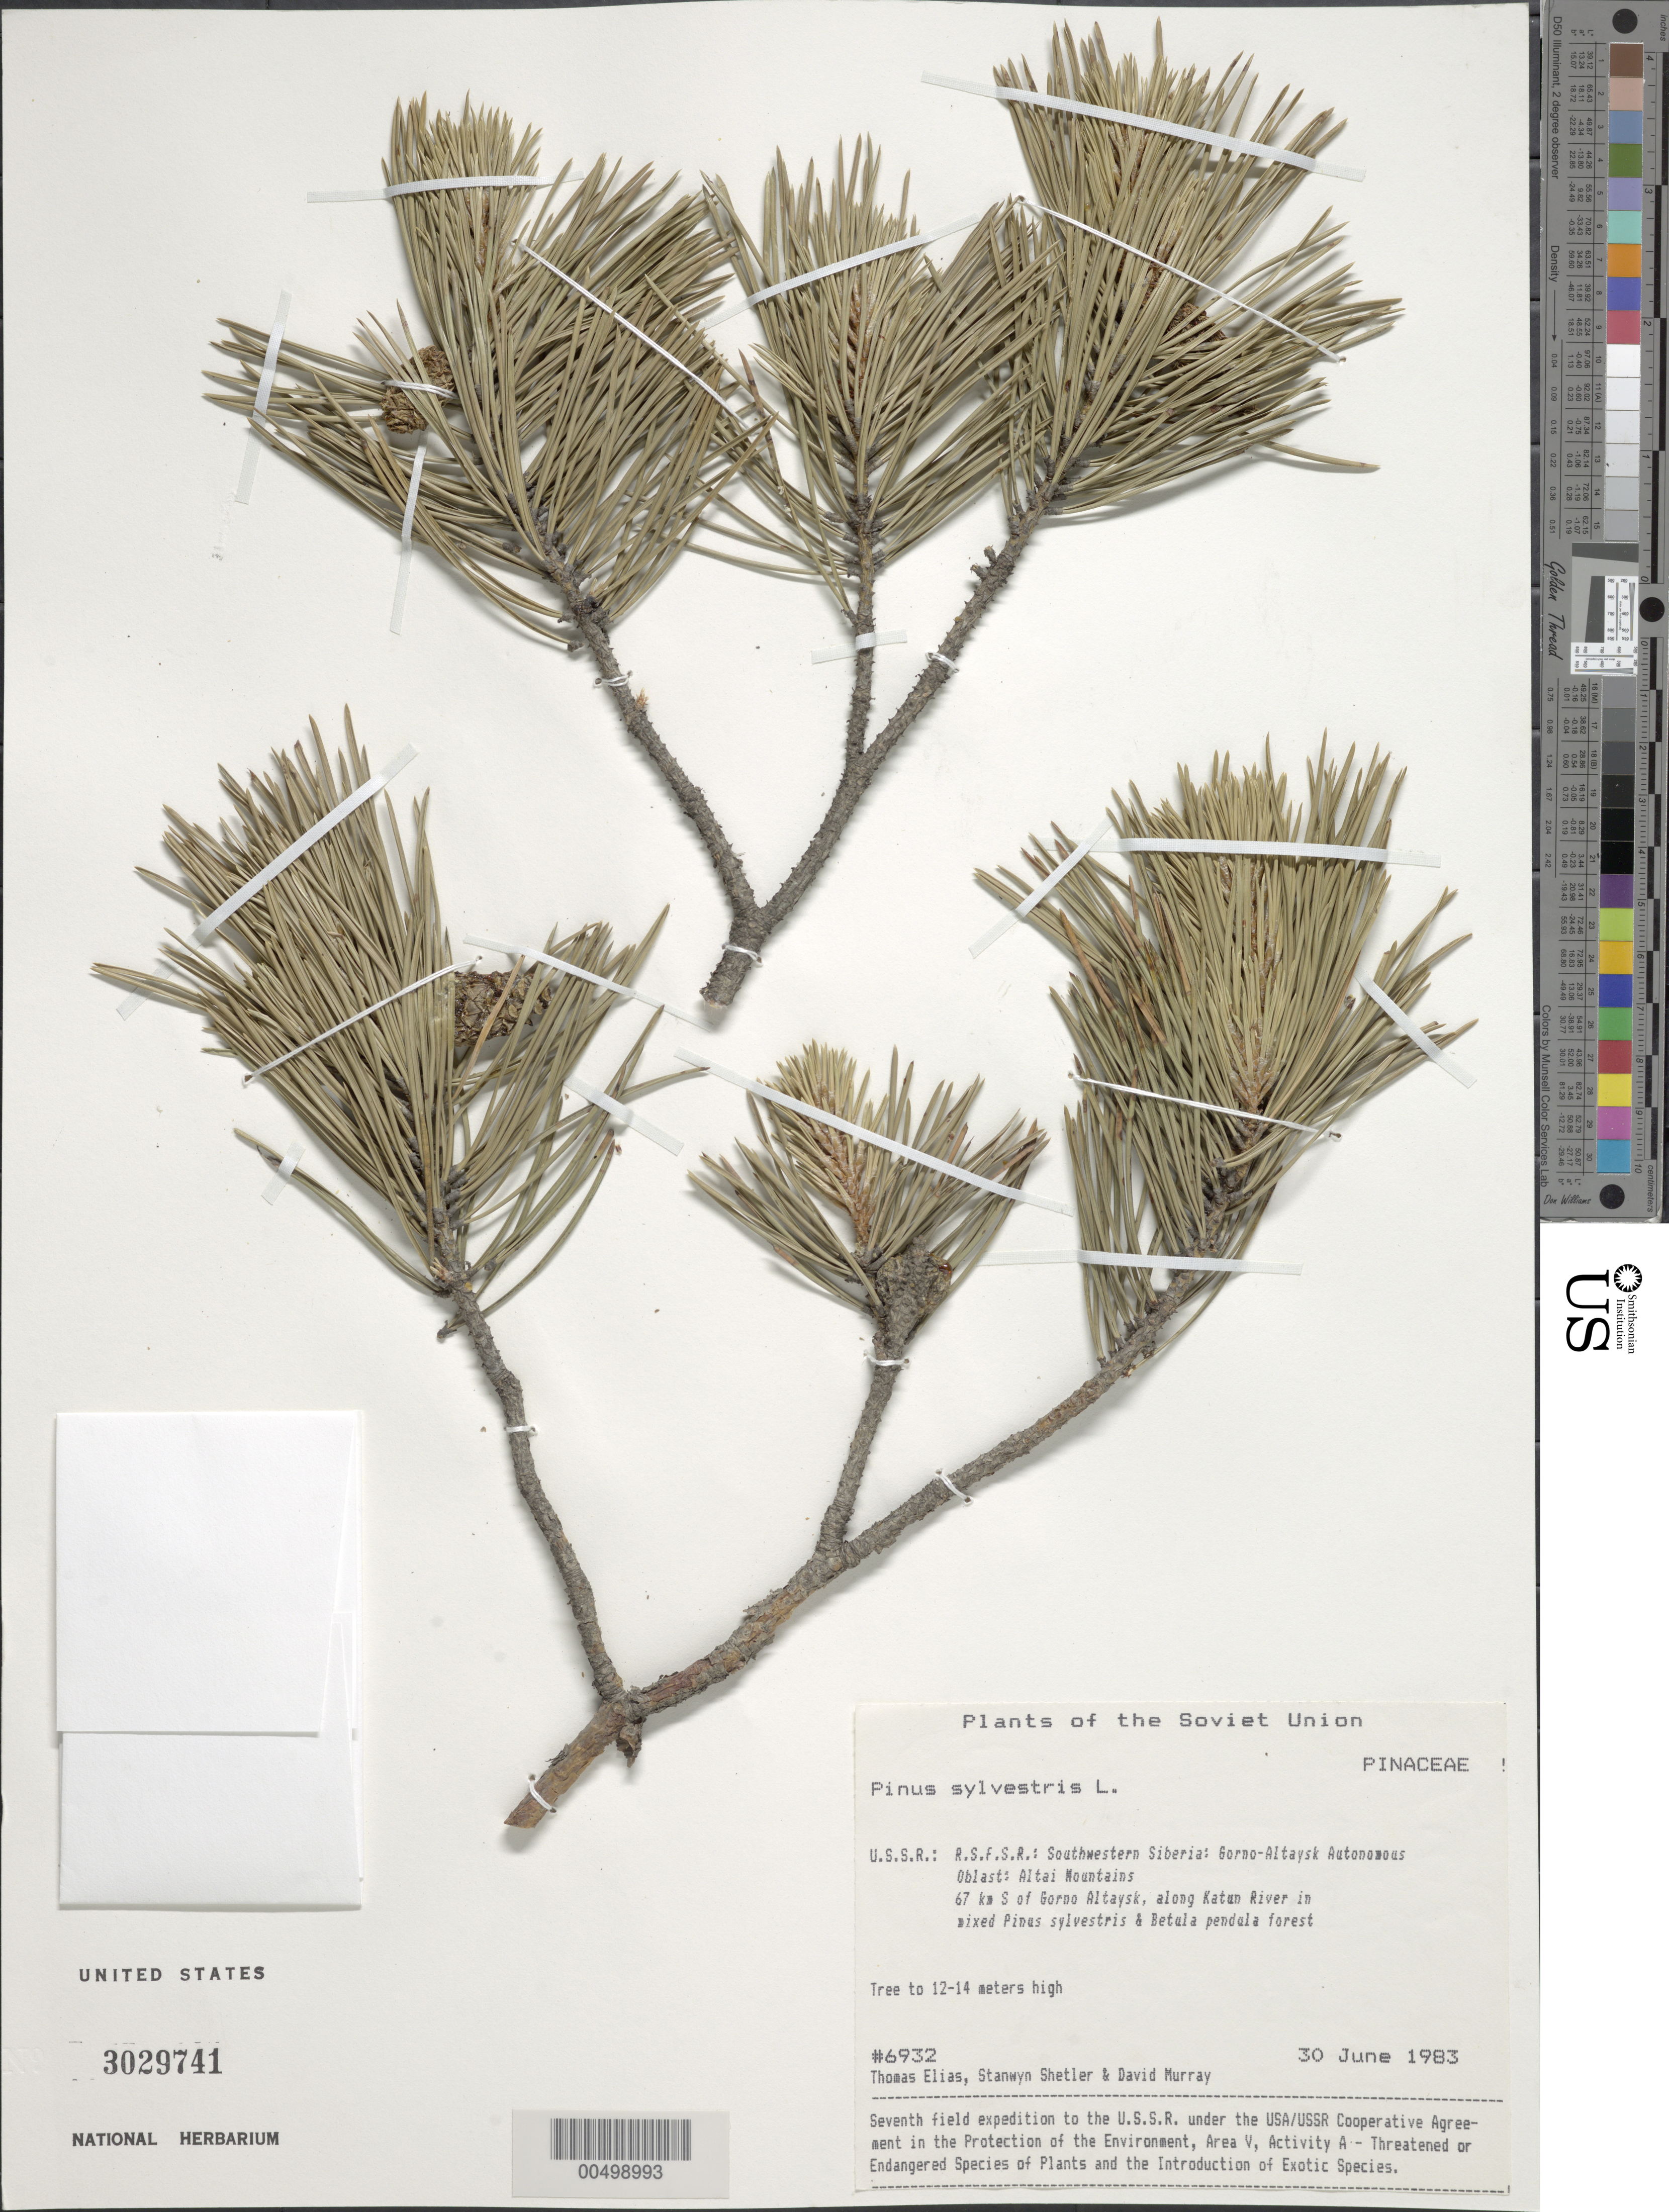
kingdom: Plantae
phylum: Tracheophyta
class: Pinopsida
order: Pinales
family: Pinaceae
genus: Pinus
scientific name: Pinus sylvestris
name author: L.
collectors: T. Elias, S. Shetler & D. F. Murray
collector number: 6932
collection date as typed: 30 Jun 1983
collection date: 1983-06-30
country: Russian Federation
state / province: Altai Republic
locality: Altai Mountains, 67 km S of Gorno-Altaysk, along Katun River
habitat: mixed Pinus sylvestris and Betula pendula forest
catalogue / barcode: US 3029741